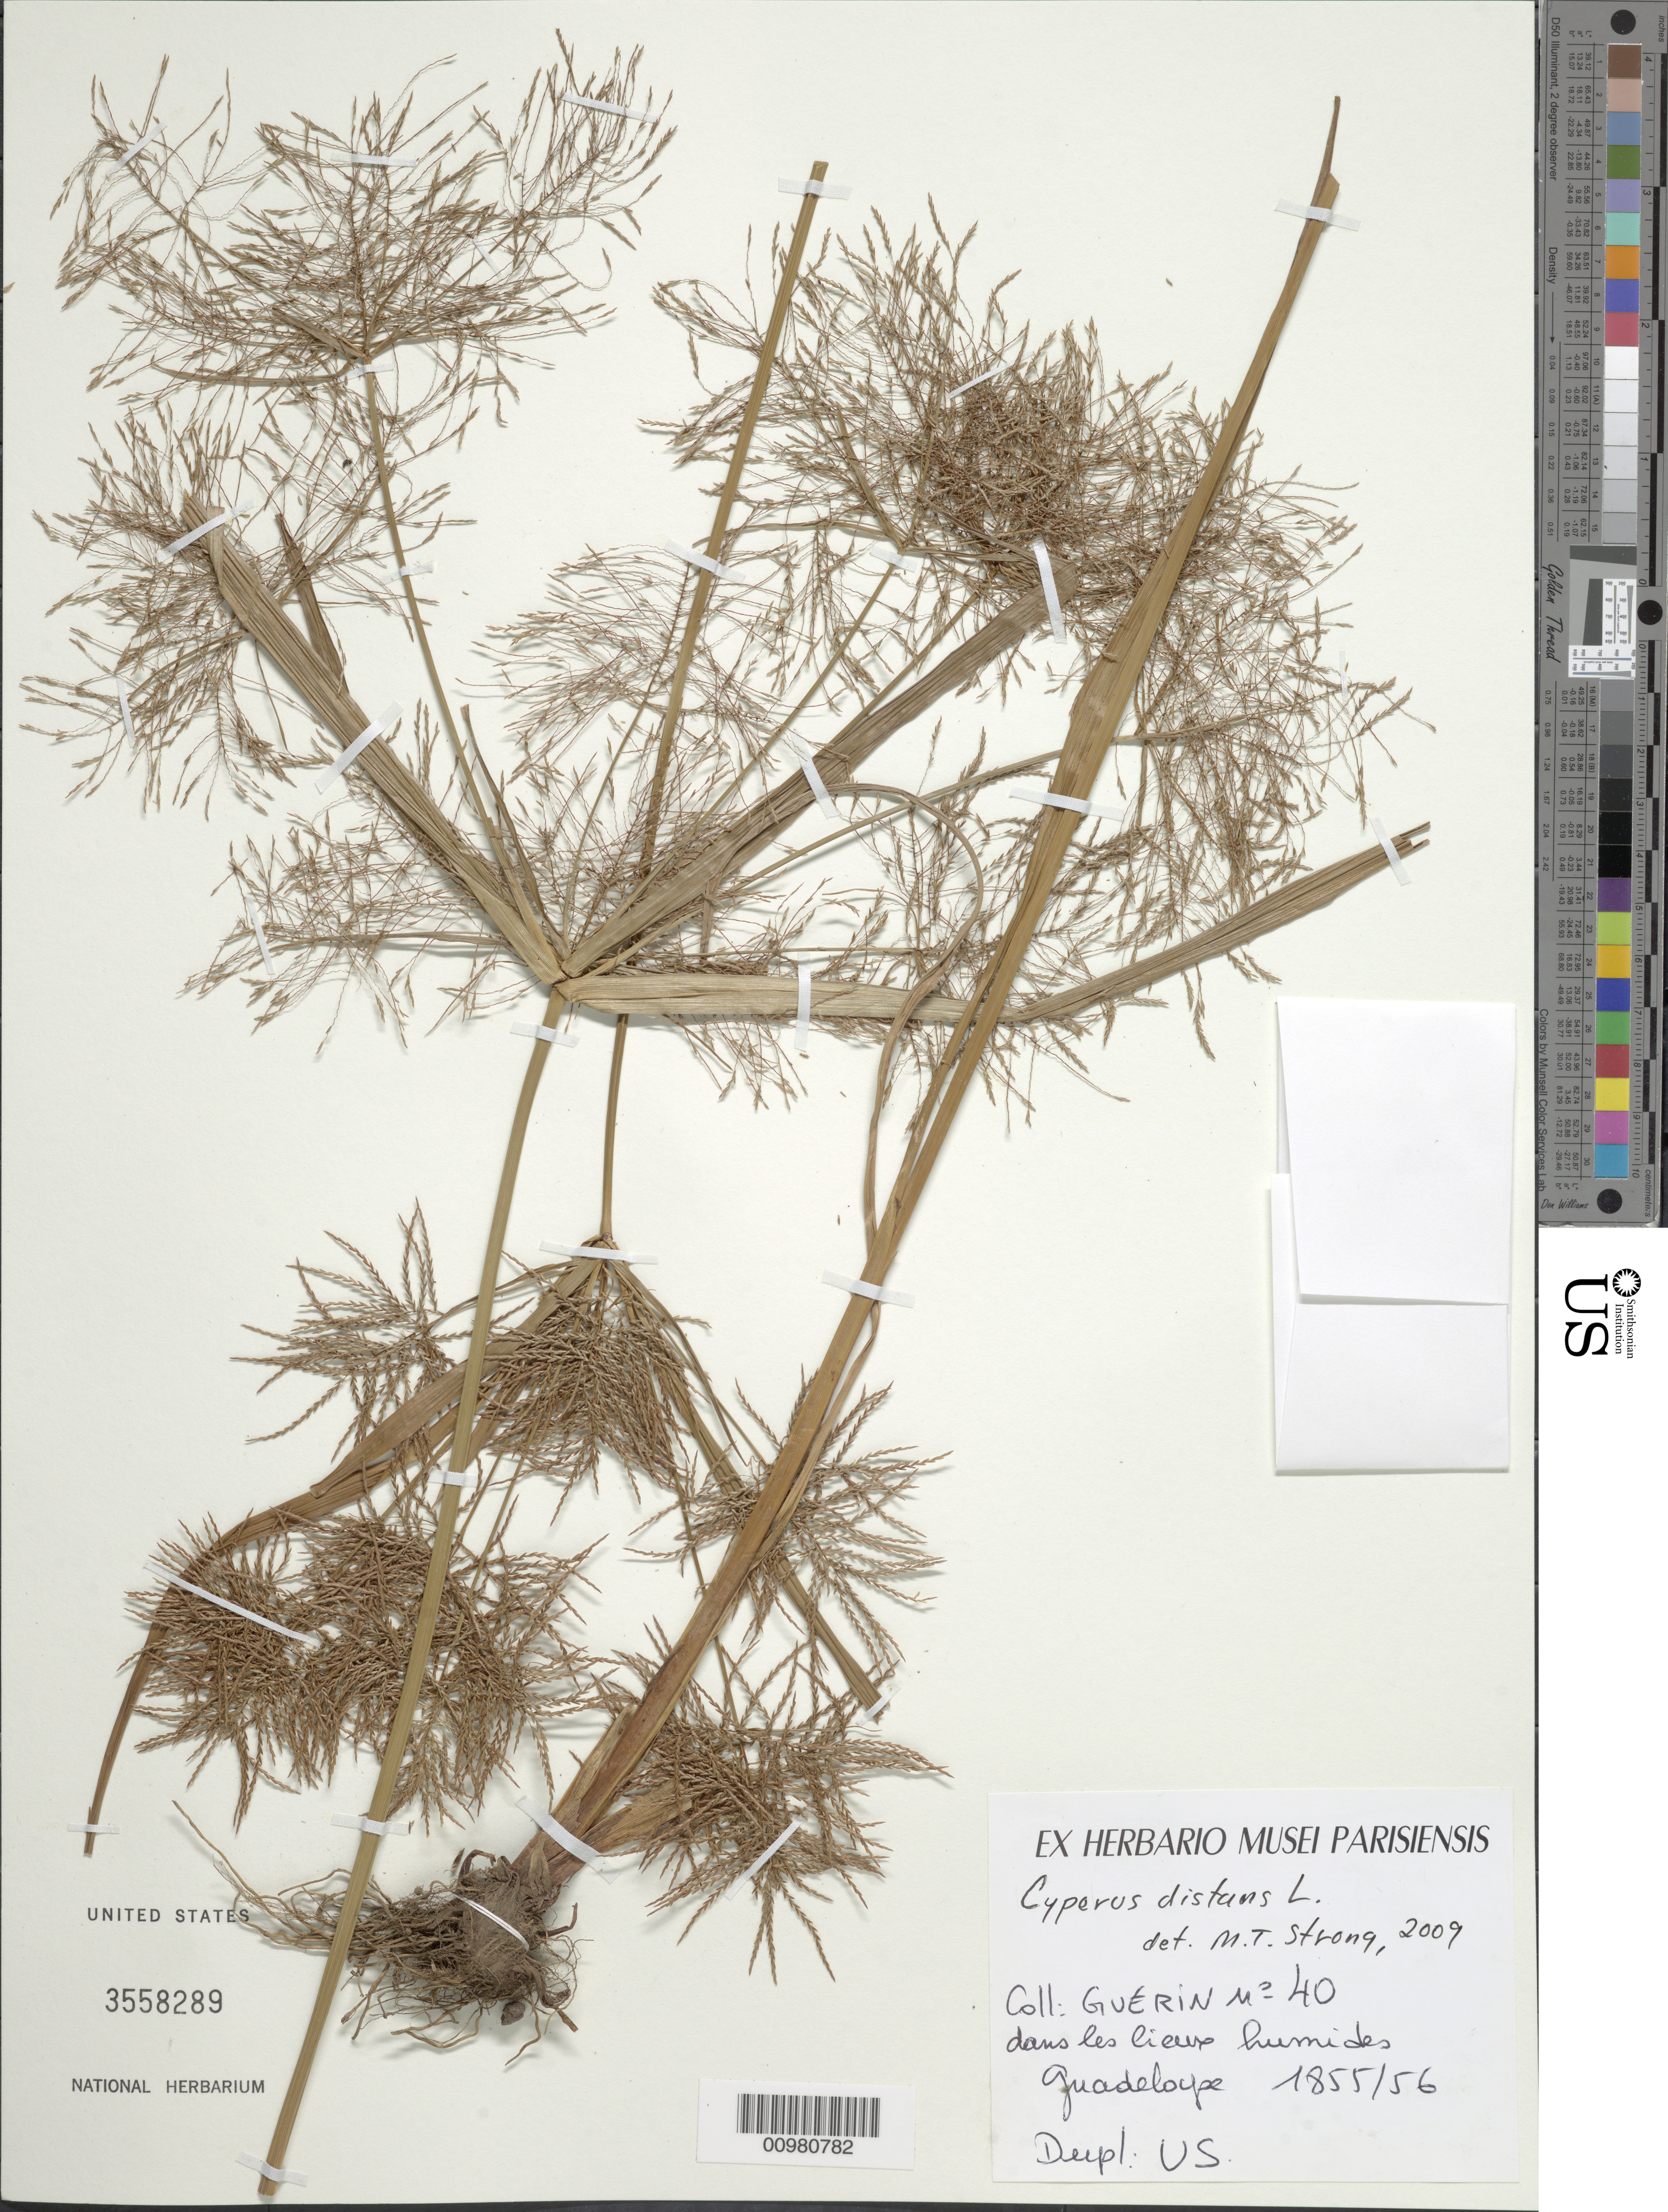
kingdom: Plantae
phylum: Tracheophyta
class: Liliopsida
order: Poales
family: Cyperaceae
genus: Cyperus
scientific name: Cyperus distans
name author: L. f.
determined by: Strong, M. T., (US), Smithsonian Institution - National Museum of Natural History (UNITED STATES)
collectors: J. B. Guérin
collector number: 40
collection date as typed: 1855 to -- --- 1856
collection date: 1855/1856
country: Guadeloupe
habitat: dans les lieux humides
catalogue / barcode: US 3558289